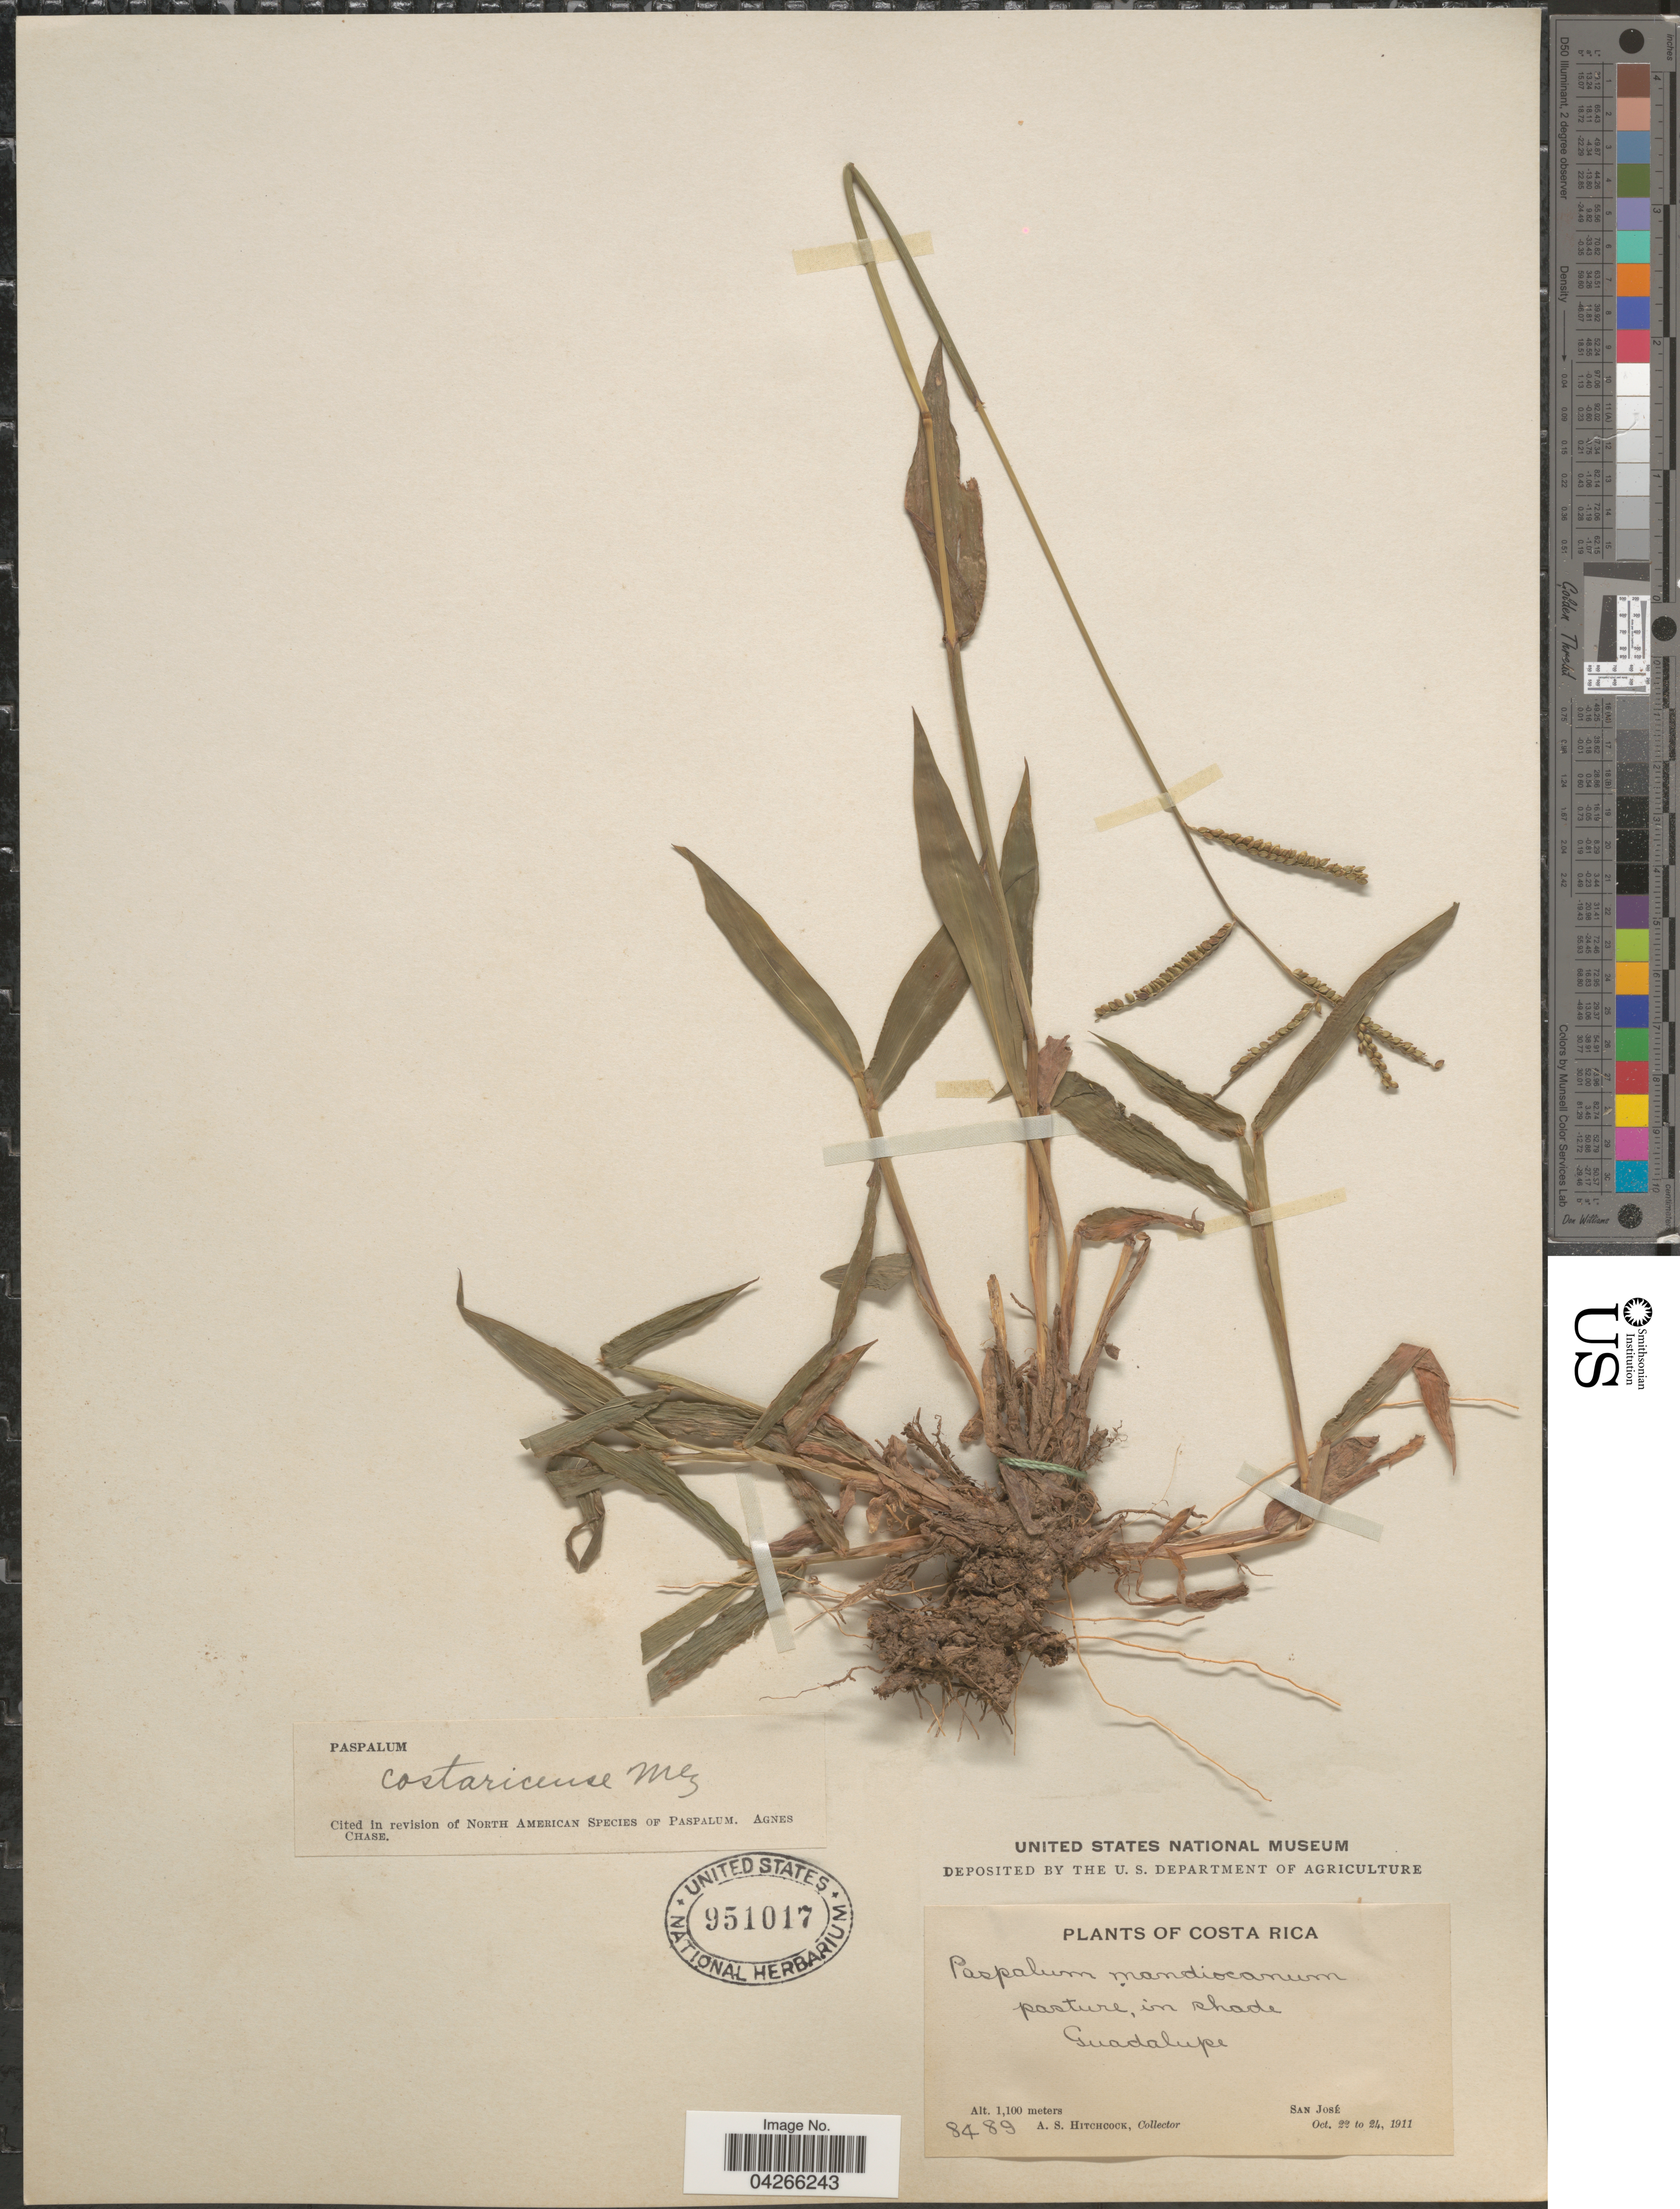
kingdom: Plantae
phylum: Tracheophyta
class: Liliopsida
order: Poales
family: Poaceae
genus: Paspalum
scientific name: Paspalum costaricense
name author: Mez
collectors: A. S. Hitchcock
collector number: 8489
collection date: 1911-10-22/1911-10-24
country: Costa Rica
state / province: San José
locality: Pasture, in shade Guadalupe.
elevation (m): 1100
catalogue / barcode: US 951017